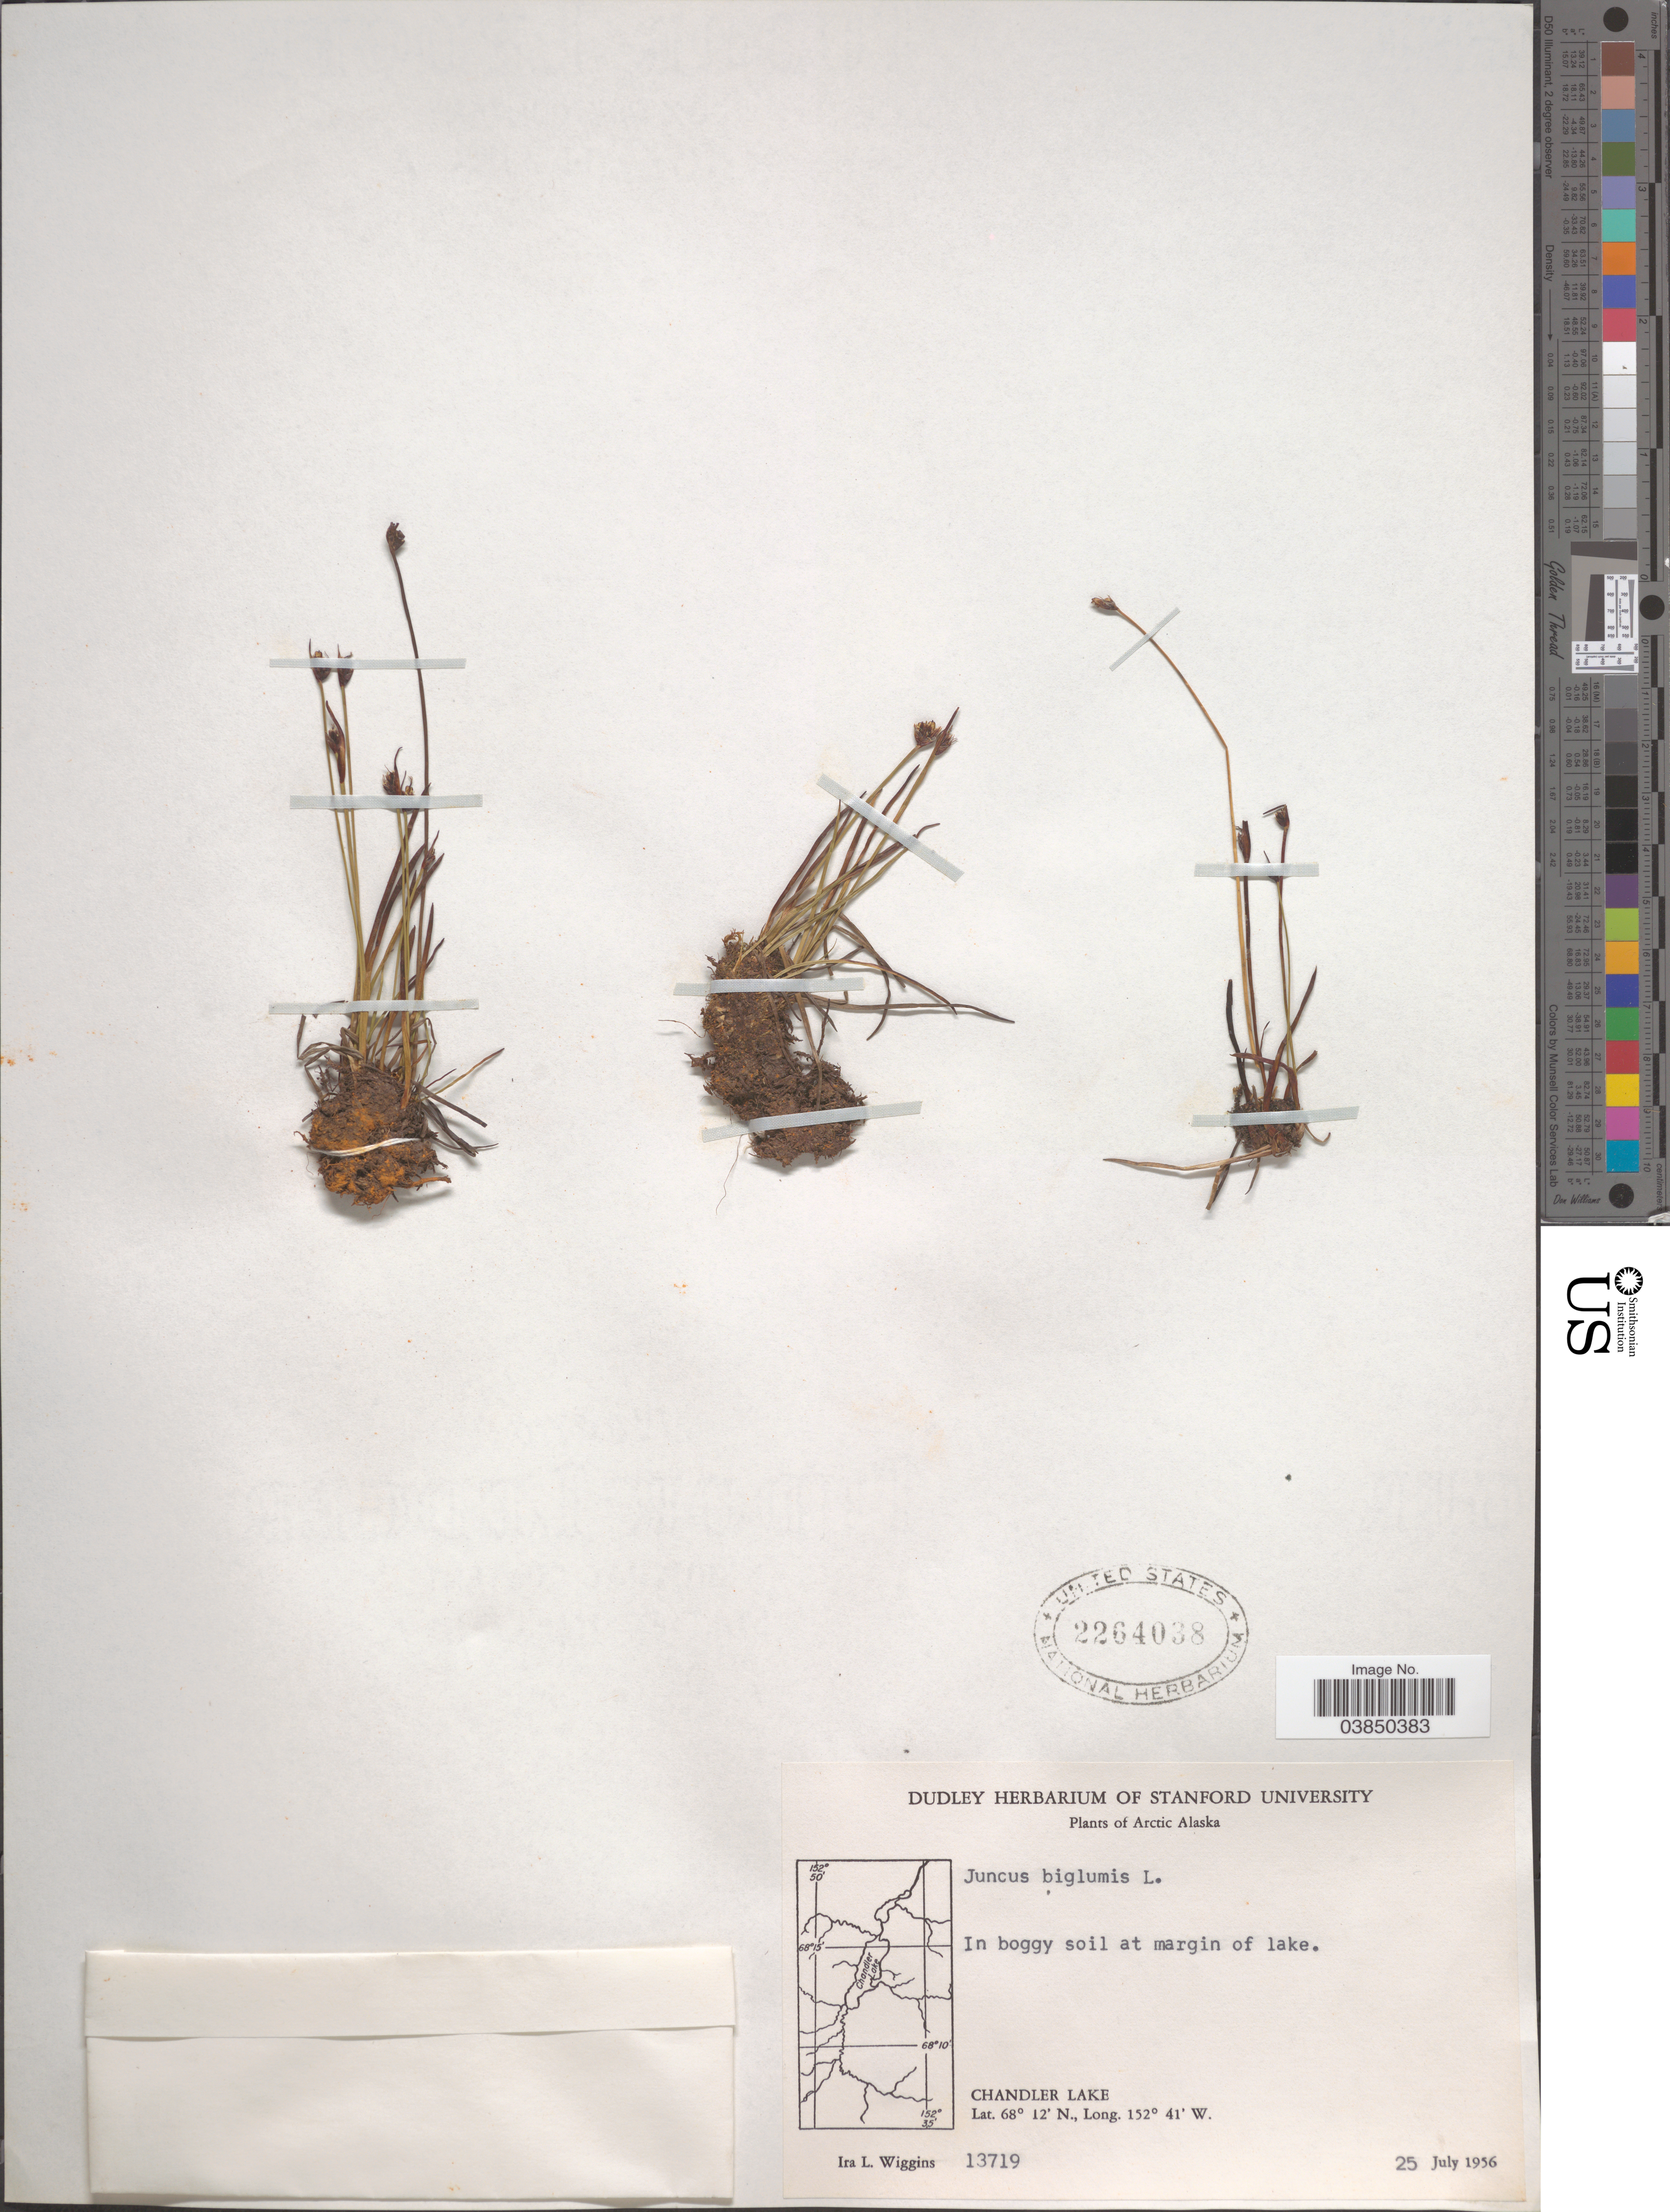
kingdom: Plantae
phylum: Tracheophyta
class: Liliopsida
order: Poales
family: Juncaceae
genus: Juncus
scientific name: Juncus biglumis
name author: L.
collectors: I. L. Wiggins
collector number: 13719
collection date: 1956-07-25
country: United States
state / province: Alaska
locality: Arctic Alaska. Chandler Lake.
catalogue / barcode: US 2264038